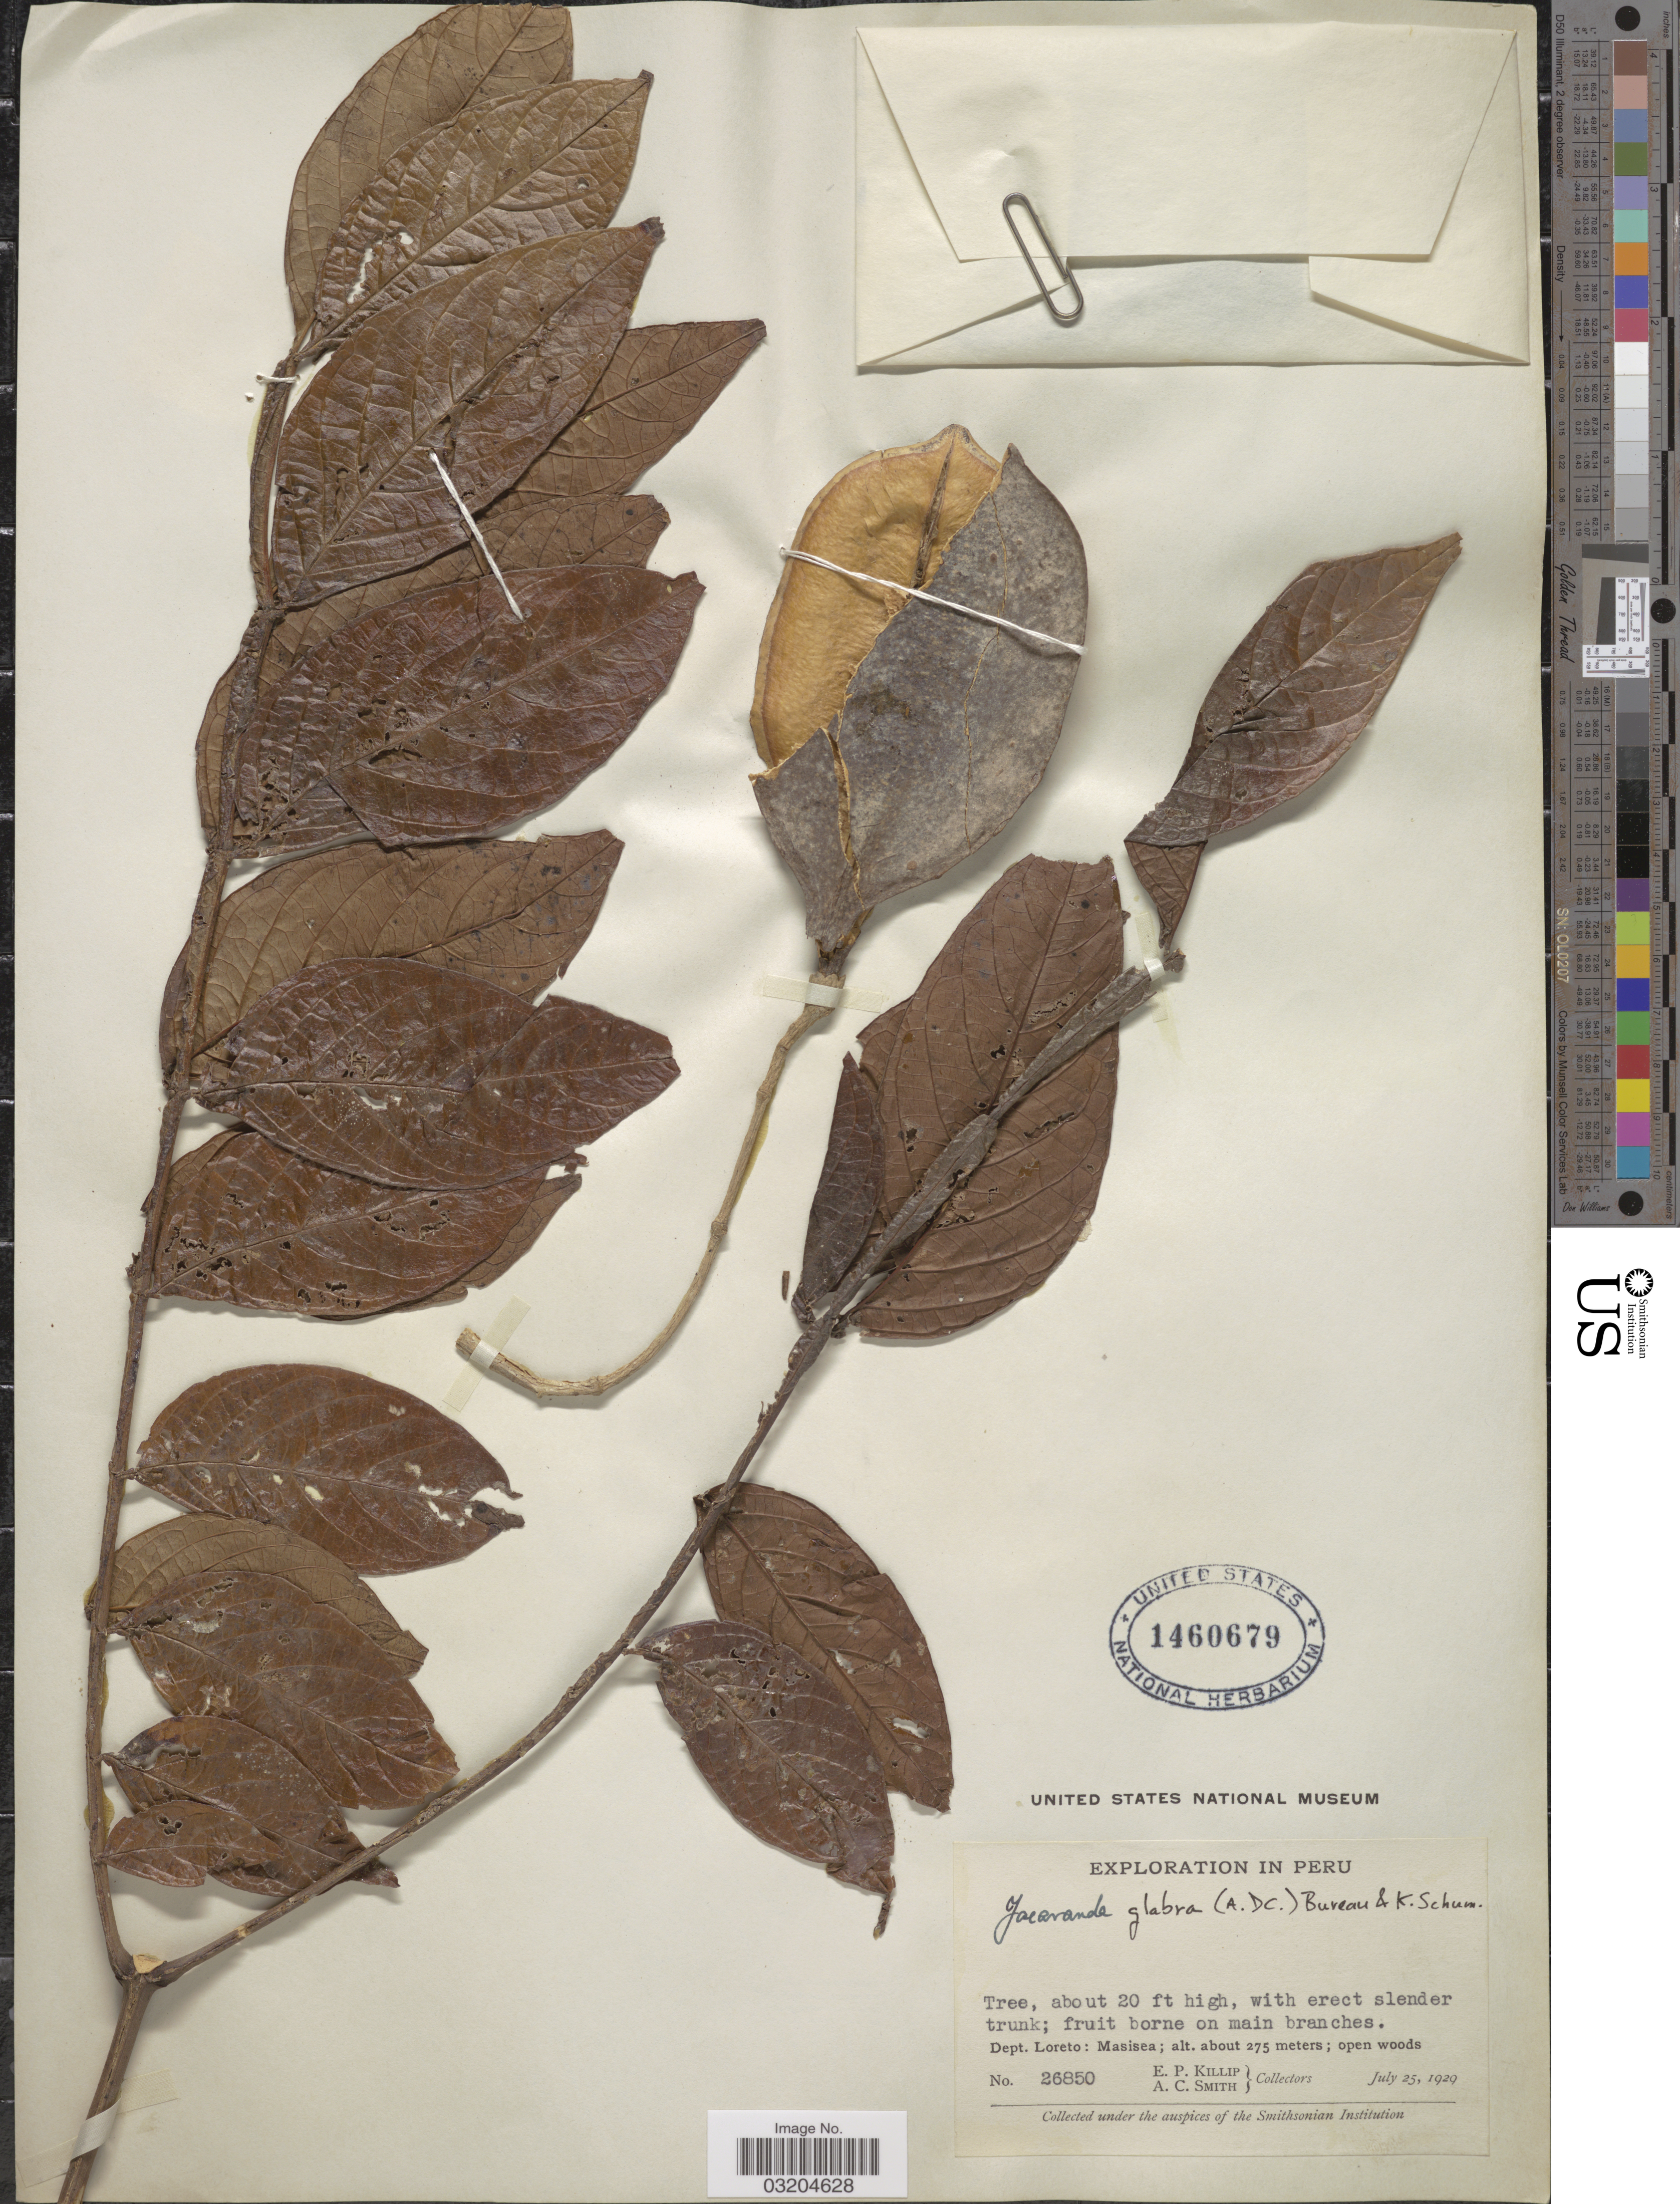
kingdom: Plantae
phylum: Tracheophyta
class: Magnoliopsida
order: Lamiales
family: Bignoniaceae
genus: Jacaranda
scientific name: Jacaranda glabra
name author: (DC.) Bureau & K. Schum.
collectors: E. P. Killip & A. C. Smith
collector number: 26850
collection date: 1929-07-25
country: Peru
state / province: Loreto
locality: Dept. Loreto: Masisea.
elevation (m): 275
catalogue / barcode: US 1460679